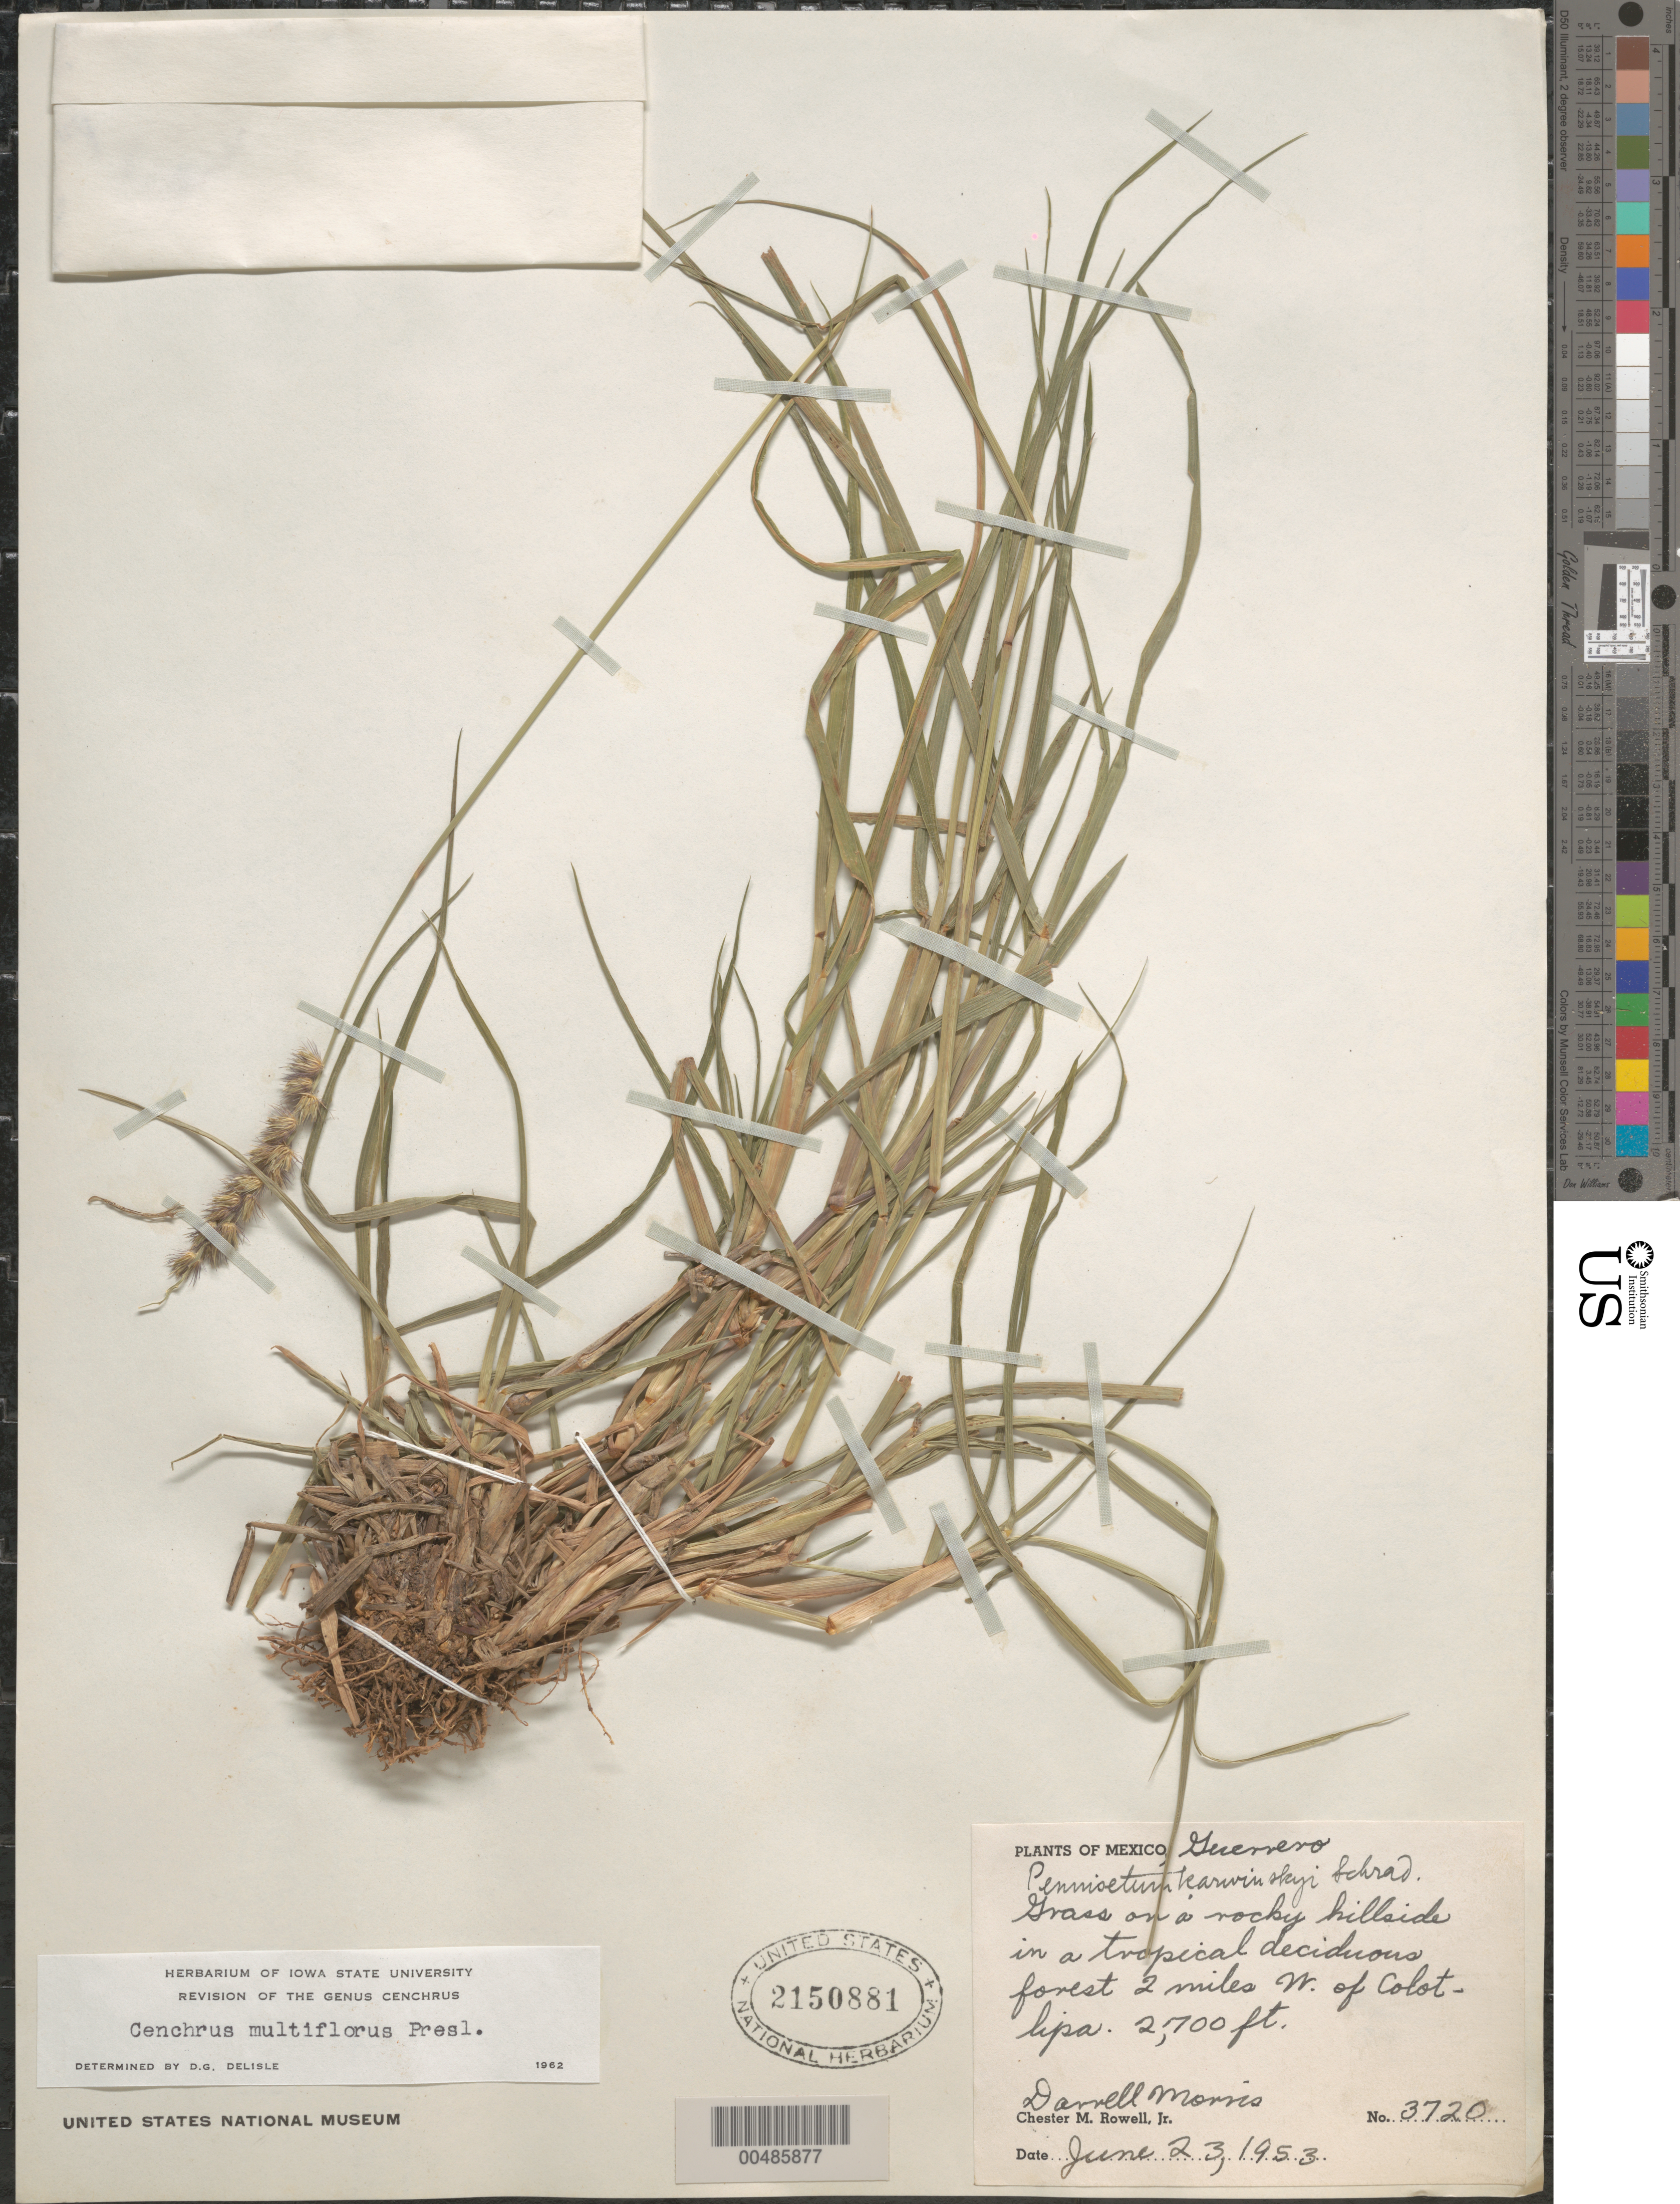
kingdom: Plantae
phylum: Tracheophyta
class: Liliopsida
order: Poales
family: Poaceae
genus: Cenchrus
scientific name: Cenchrus multiflorus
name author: C. Presl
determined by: Delisle, D. G.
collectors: C. M. Rowell & D. Morris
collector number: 3720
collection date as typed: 23 Jun 1953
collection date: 1953-06-23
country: Mexico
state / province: Guerrero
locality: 2 mi W of Colotlipa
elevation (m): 823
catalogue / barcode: US 2150881